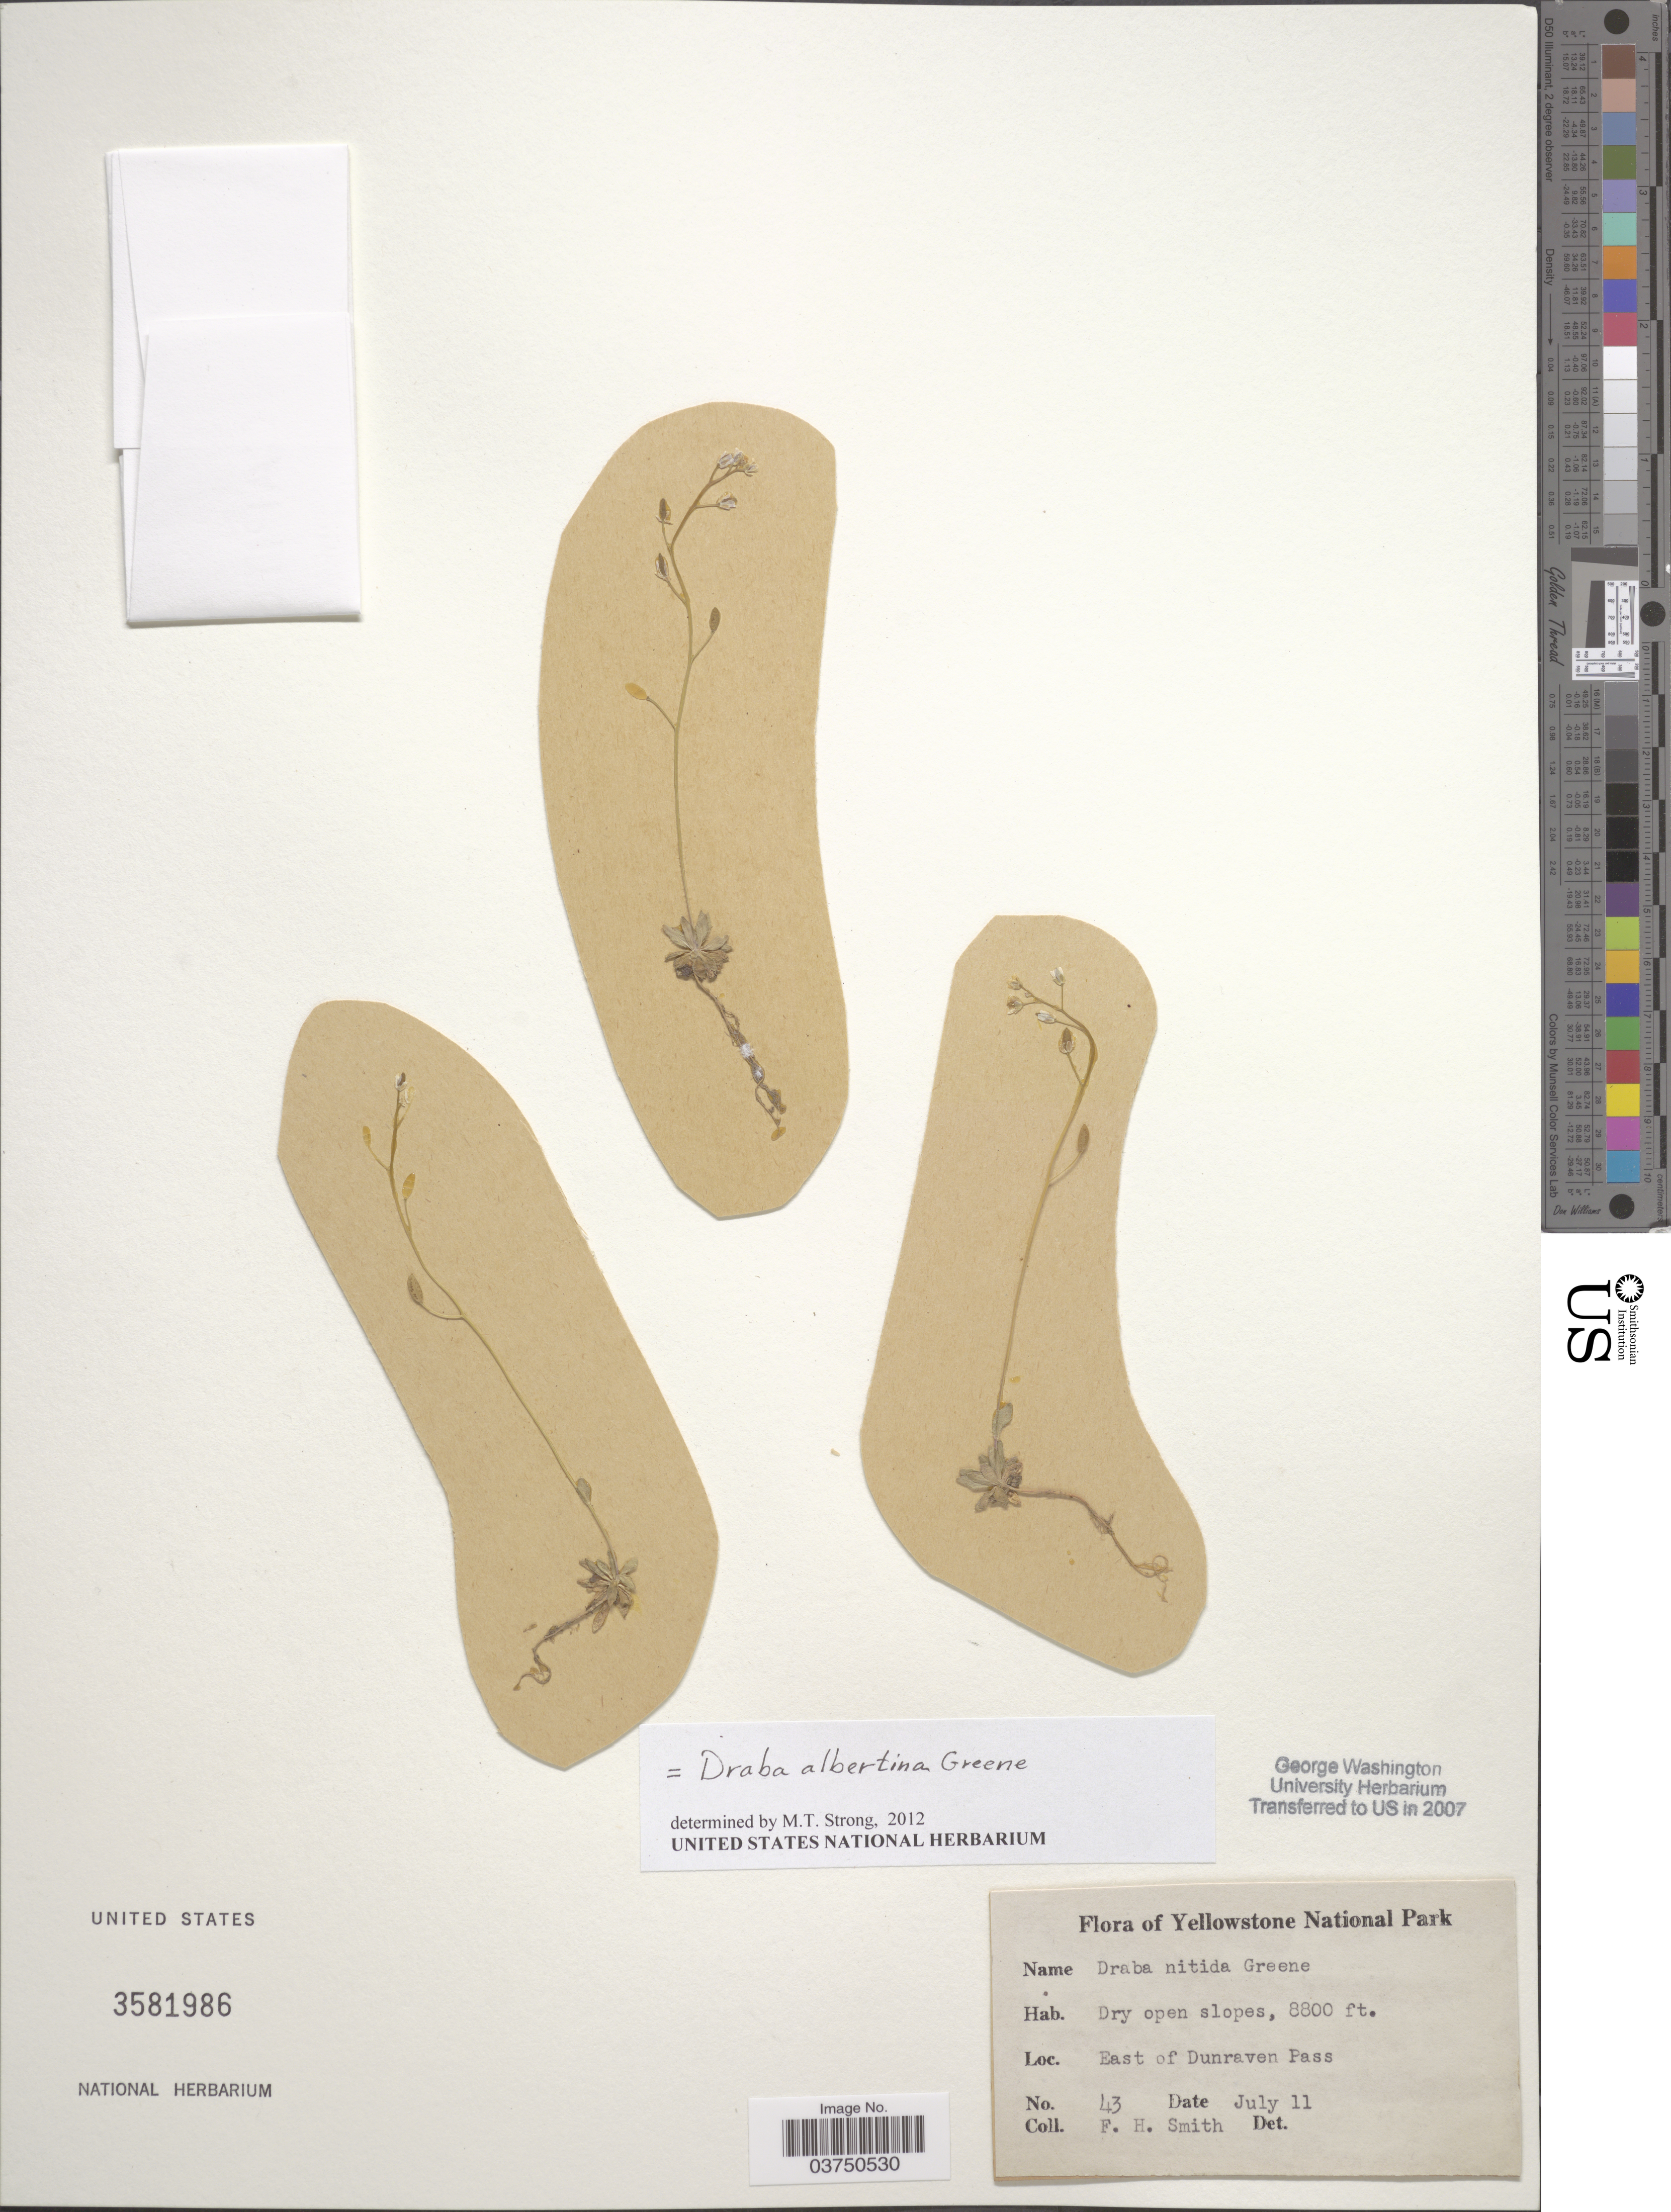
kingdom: Plantae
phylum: Tracheophyta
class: Magnoliopsida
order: Brassicales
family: Brassicaceae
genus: Draba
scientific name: Draba albertina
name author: Greene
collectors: F. Smith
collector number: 43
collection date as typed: Transcribed d/m/y: /7/11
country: United States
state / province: Wyoming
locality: Yellowstone National Park. East of Dunraven Pass.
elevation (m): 2682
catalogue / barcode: US 3581986